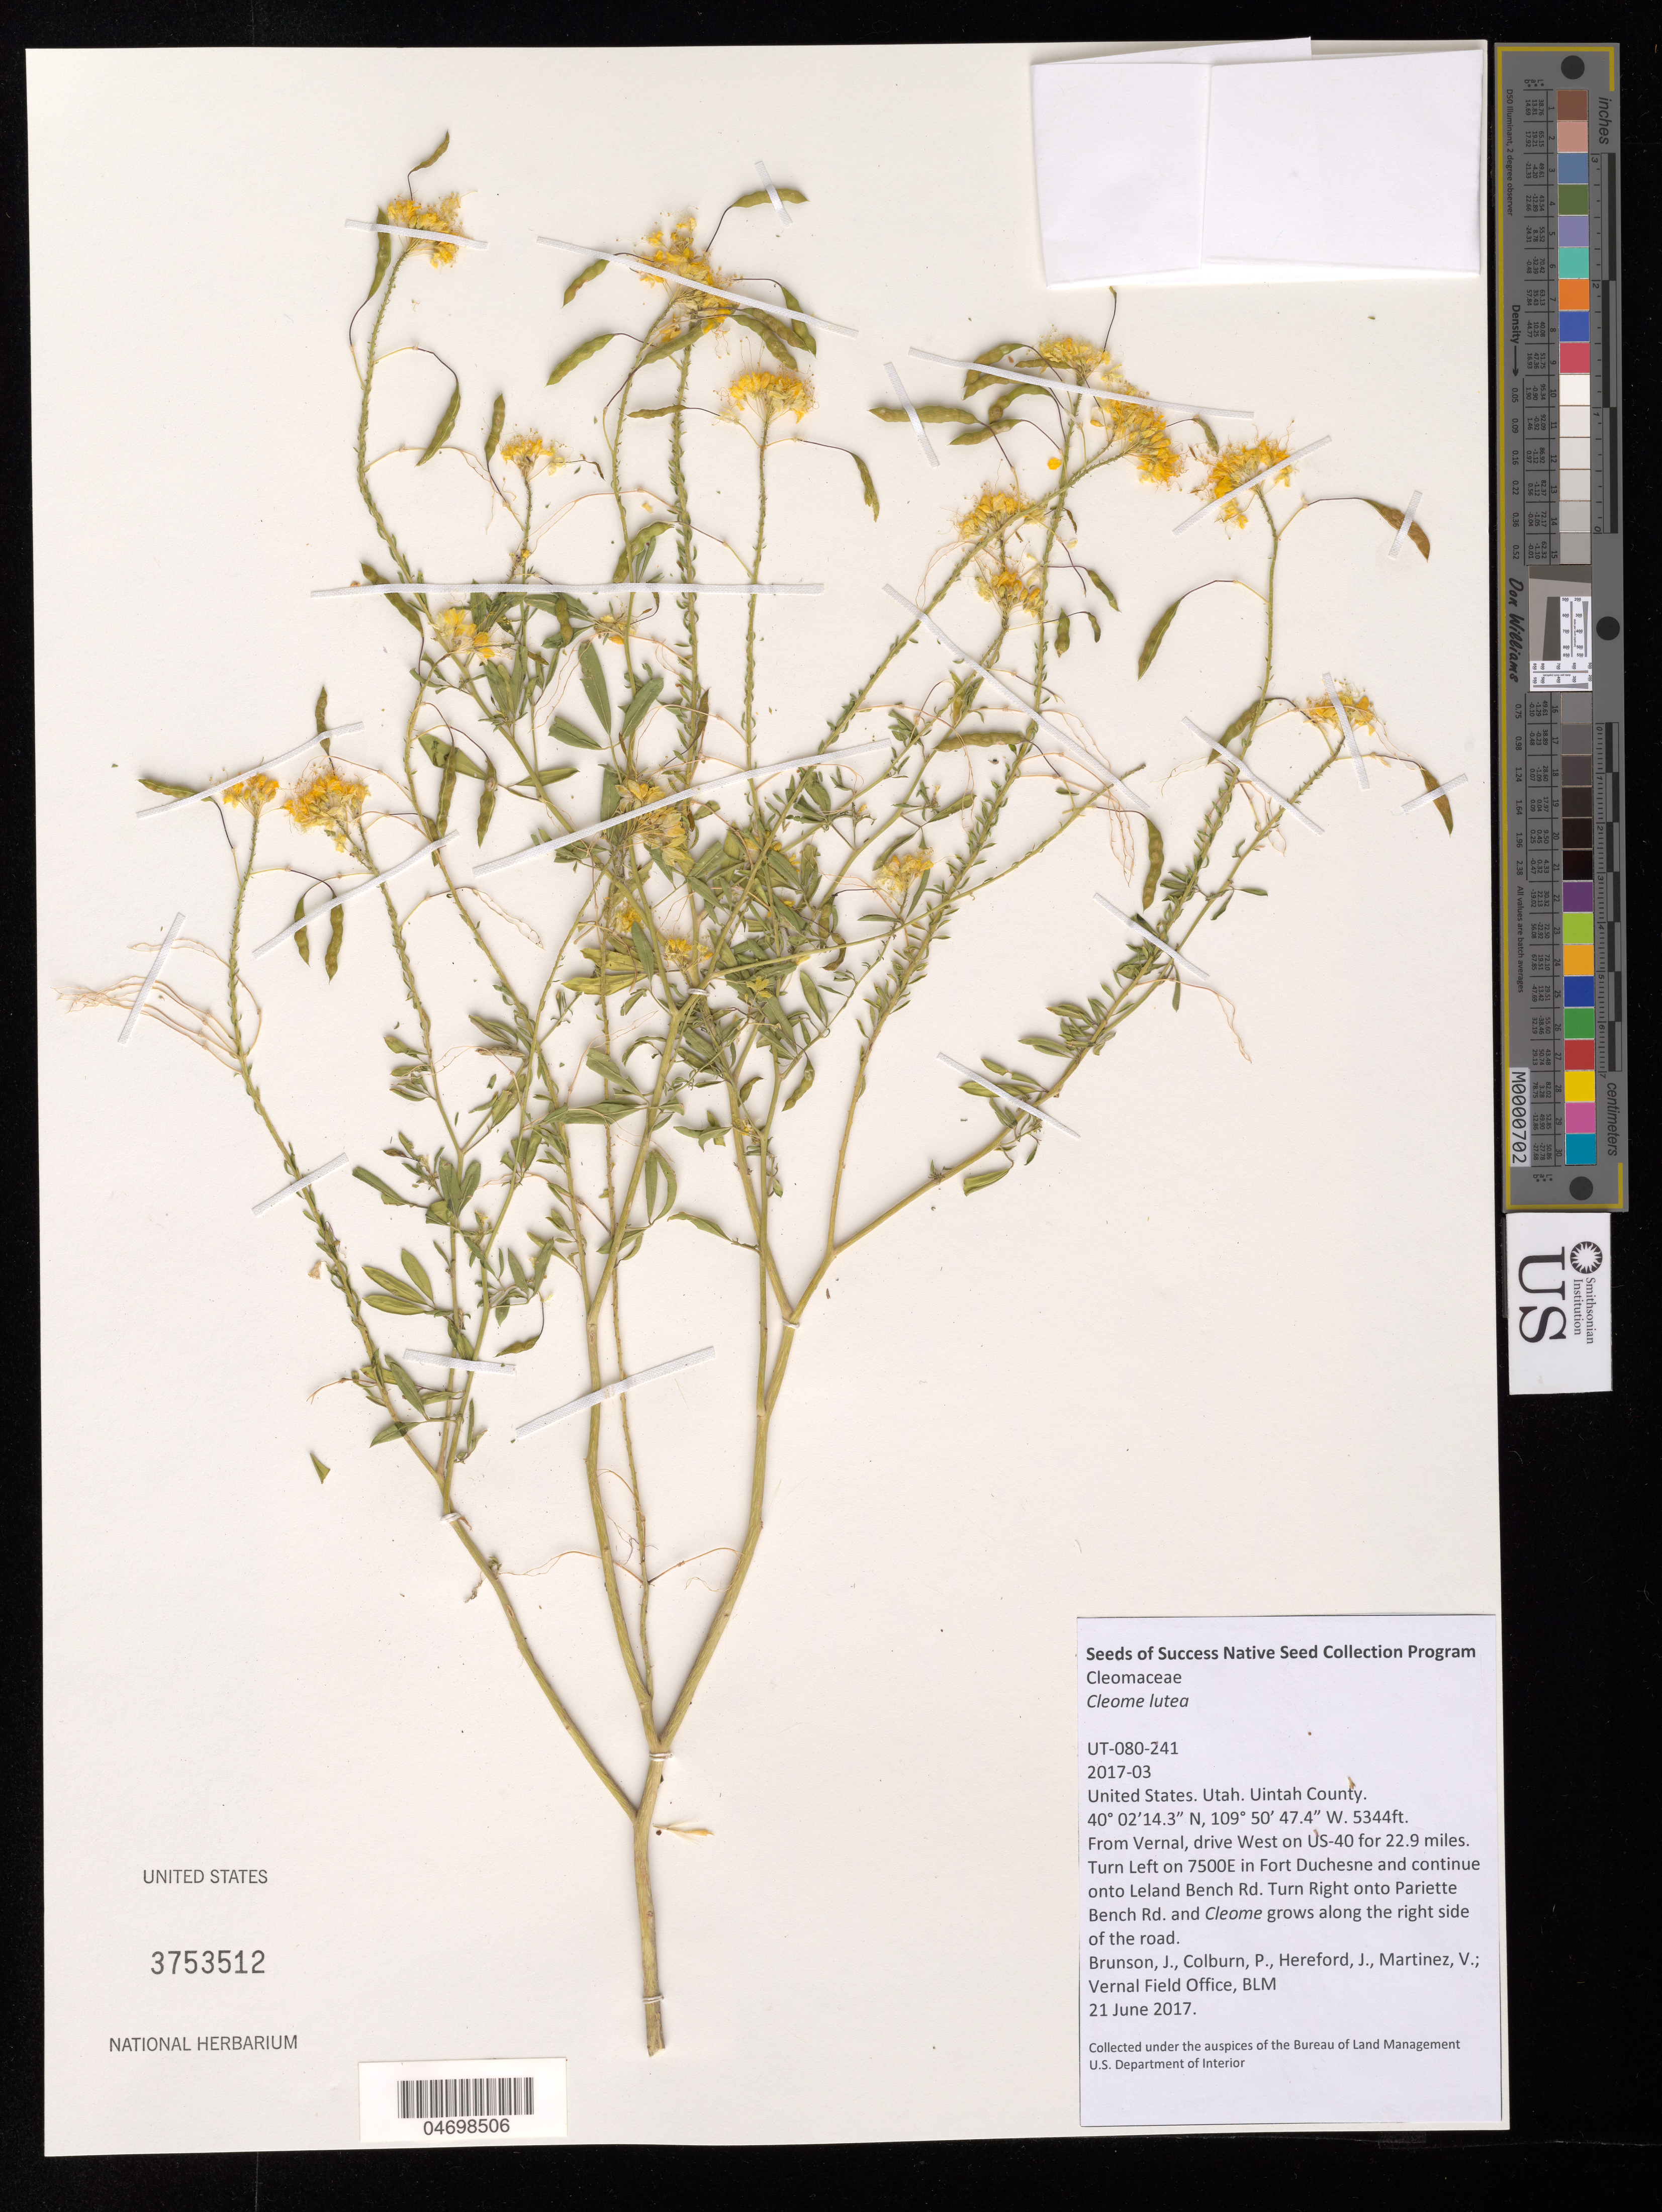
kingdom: Plantae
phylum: Tracheophyta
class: Magnoliopsida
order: Brassicales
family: Cleomaceae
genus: Cleomella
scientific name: Cleomella lutea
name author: (Hook.) Roalson & J.C. Hall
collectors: J. Brunson, P. Colburn, J. Hereford & V. Martinez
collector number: UT080-241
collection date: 2017-06-21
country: United States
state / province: Utah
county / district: Unitah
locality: Pariette Bench Rd.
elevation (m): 1629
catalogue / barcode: US 3753512